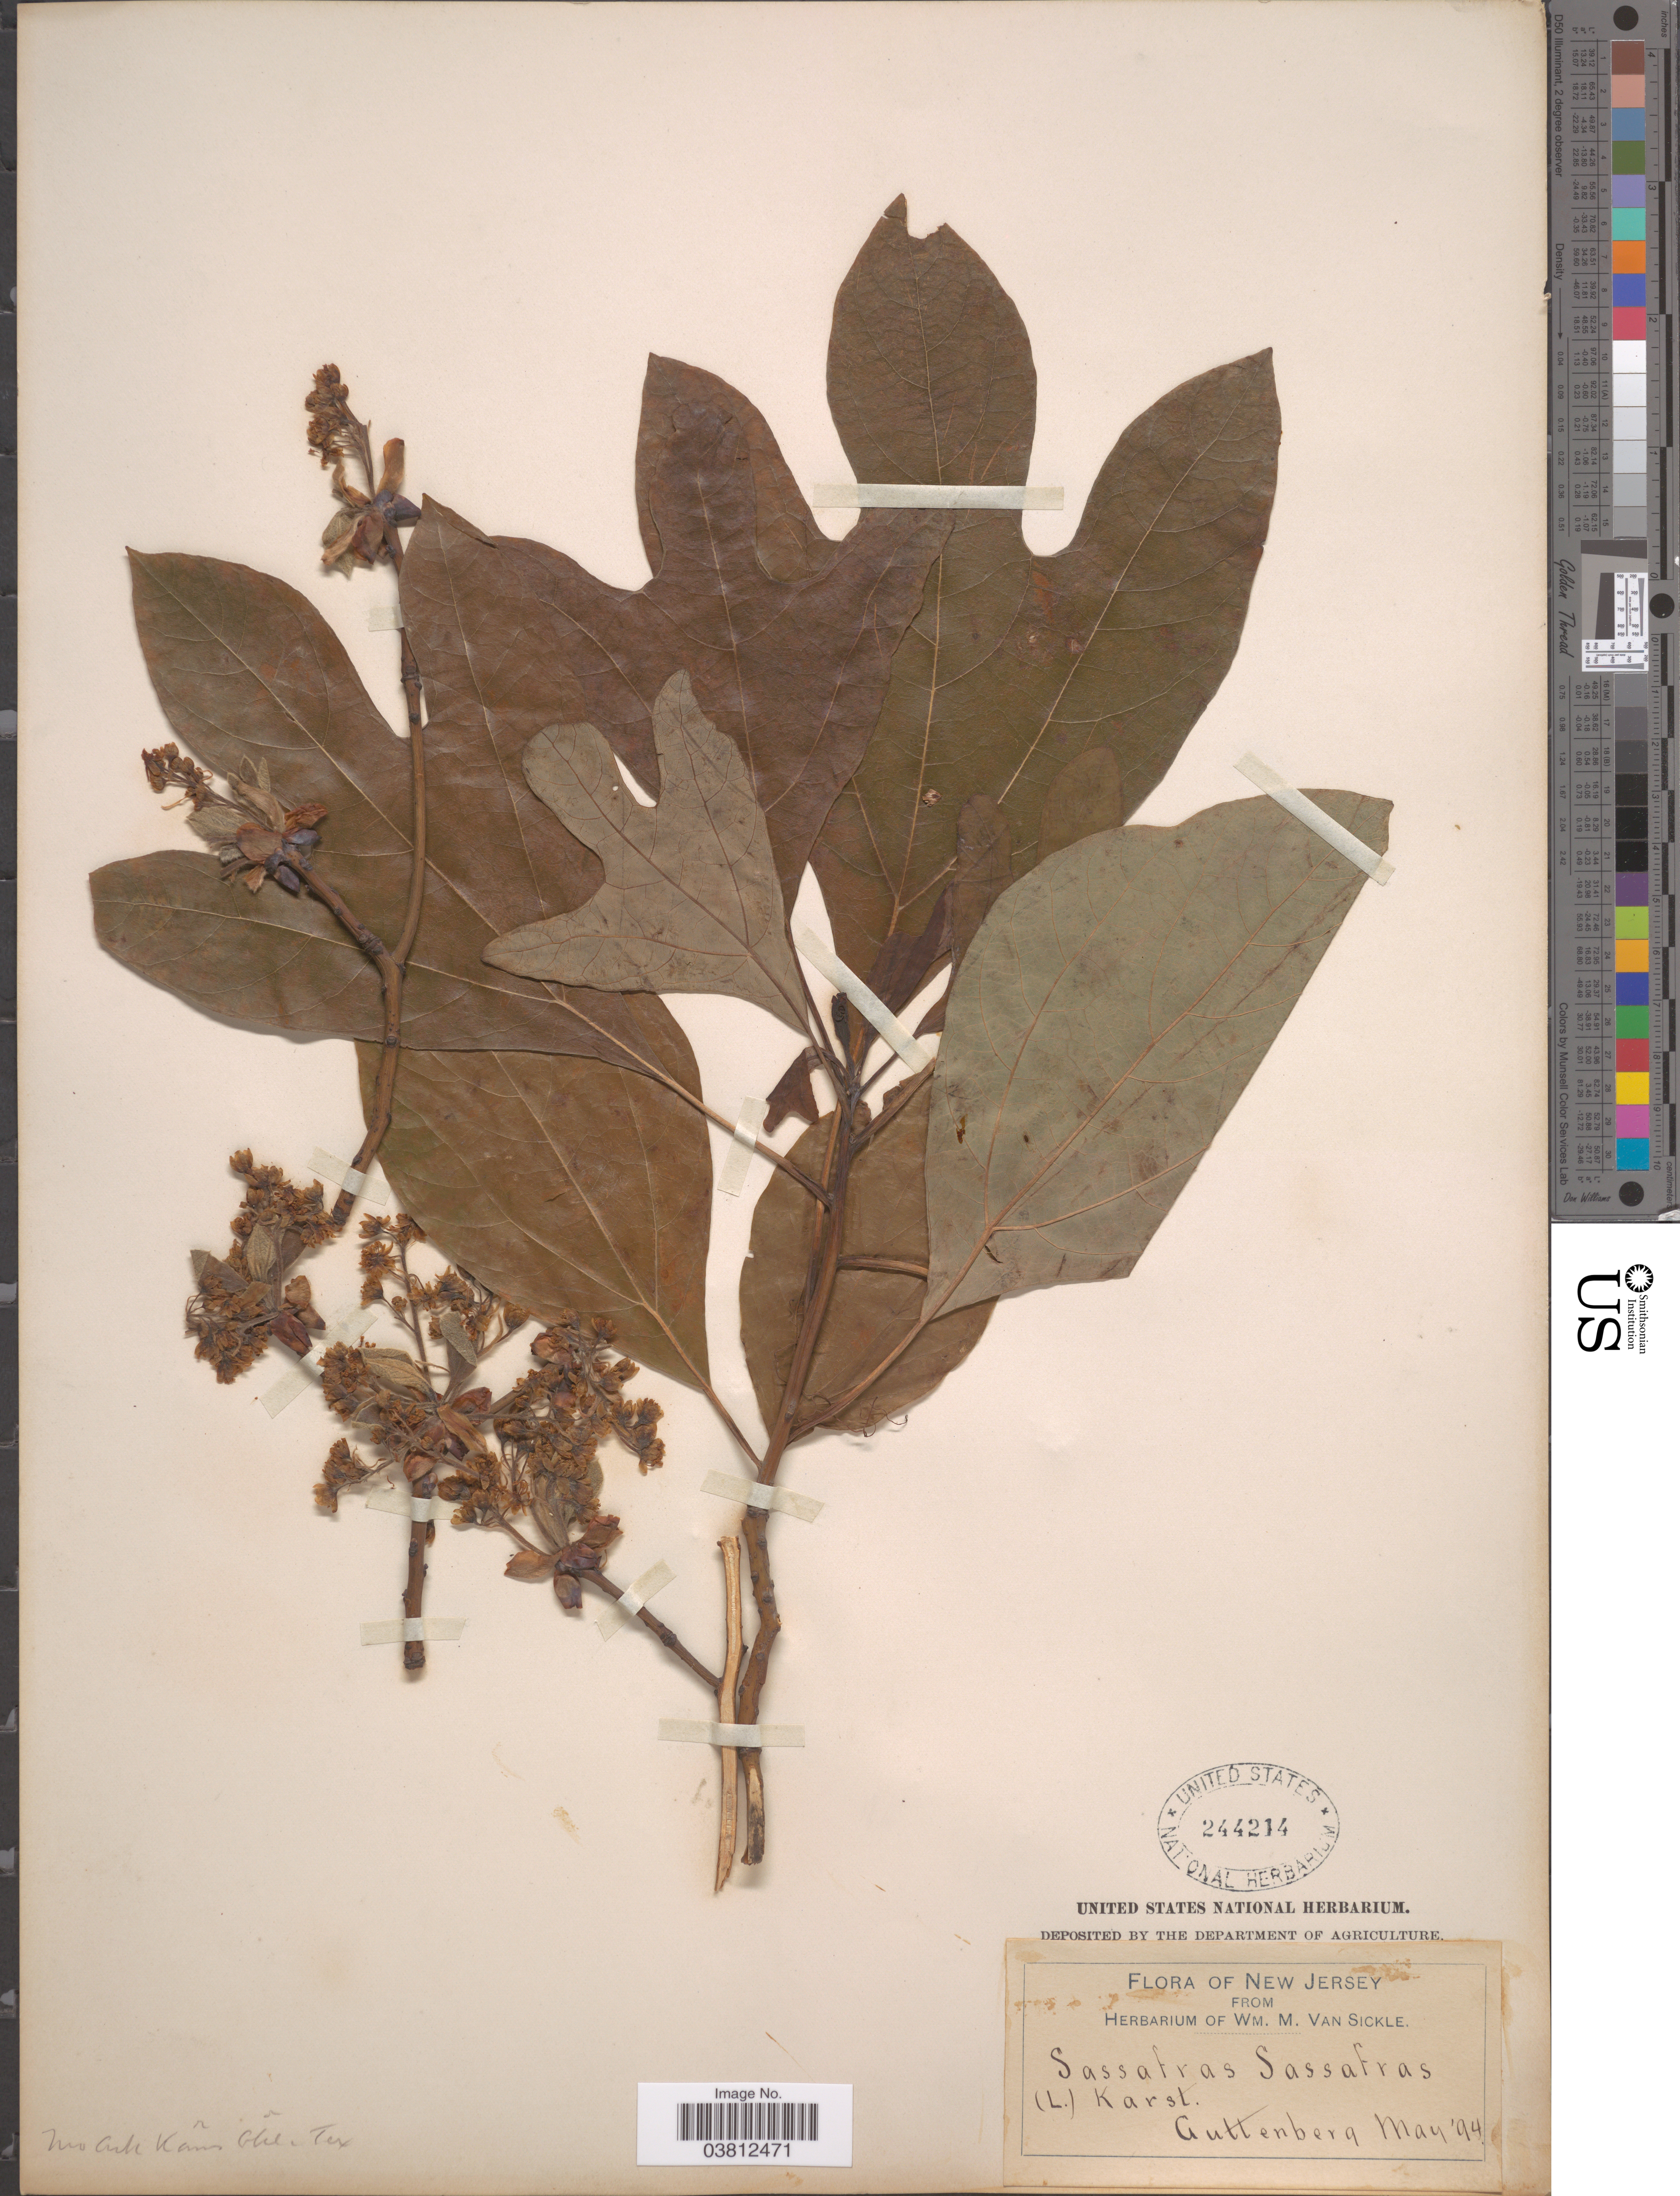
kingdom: Plantae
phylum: Tracheophyta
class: Magnoliopsida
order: Laurales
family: Lauraceae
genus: Sassafras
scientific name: Sassafras albidum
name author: (Nutt.) Nees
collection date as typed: Transcribed d/m/y: /5/94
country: United States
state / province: New Jersey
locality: Guttenberg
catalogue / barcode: US 244214